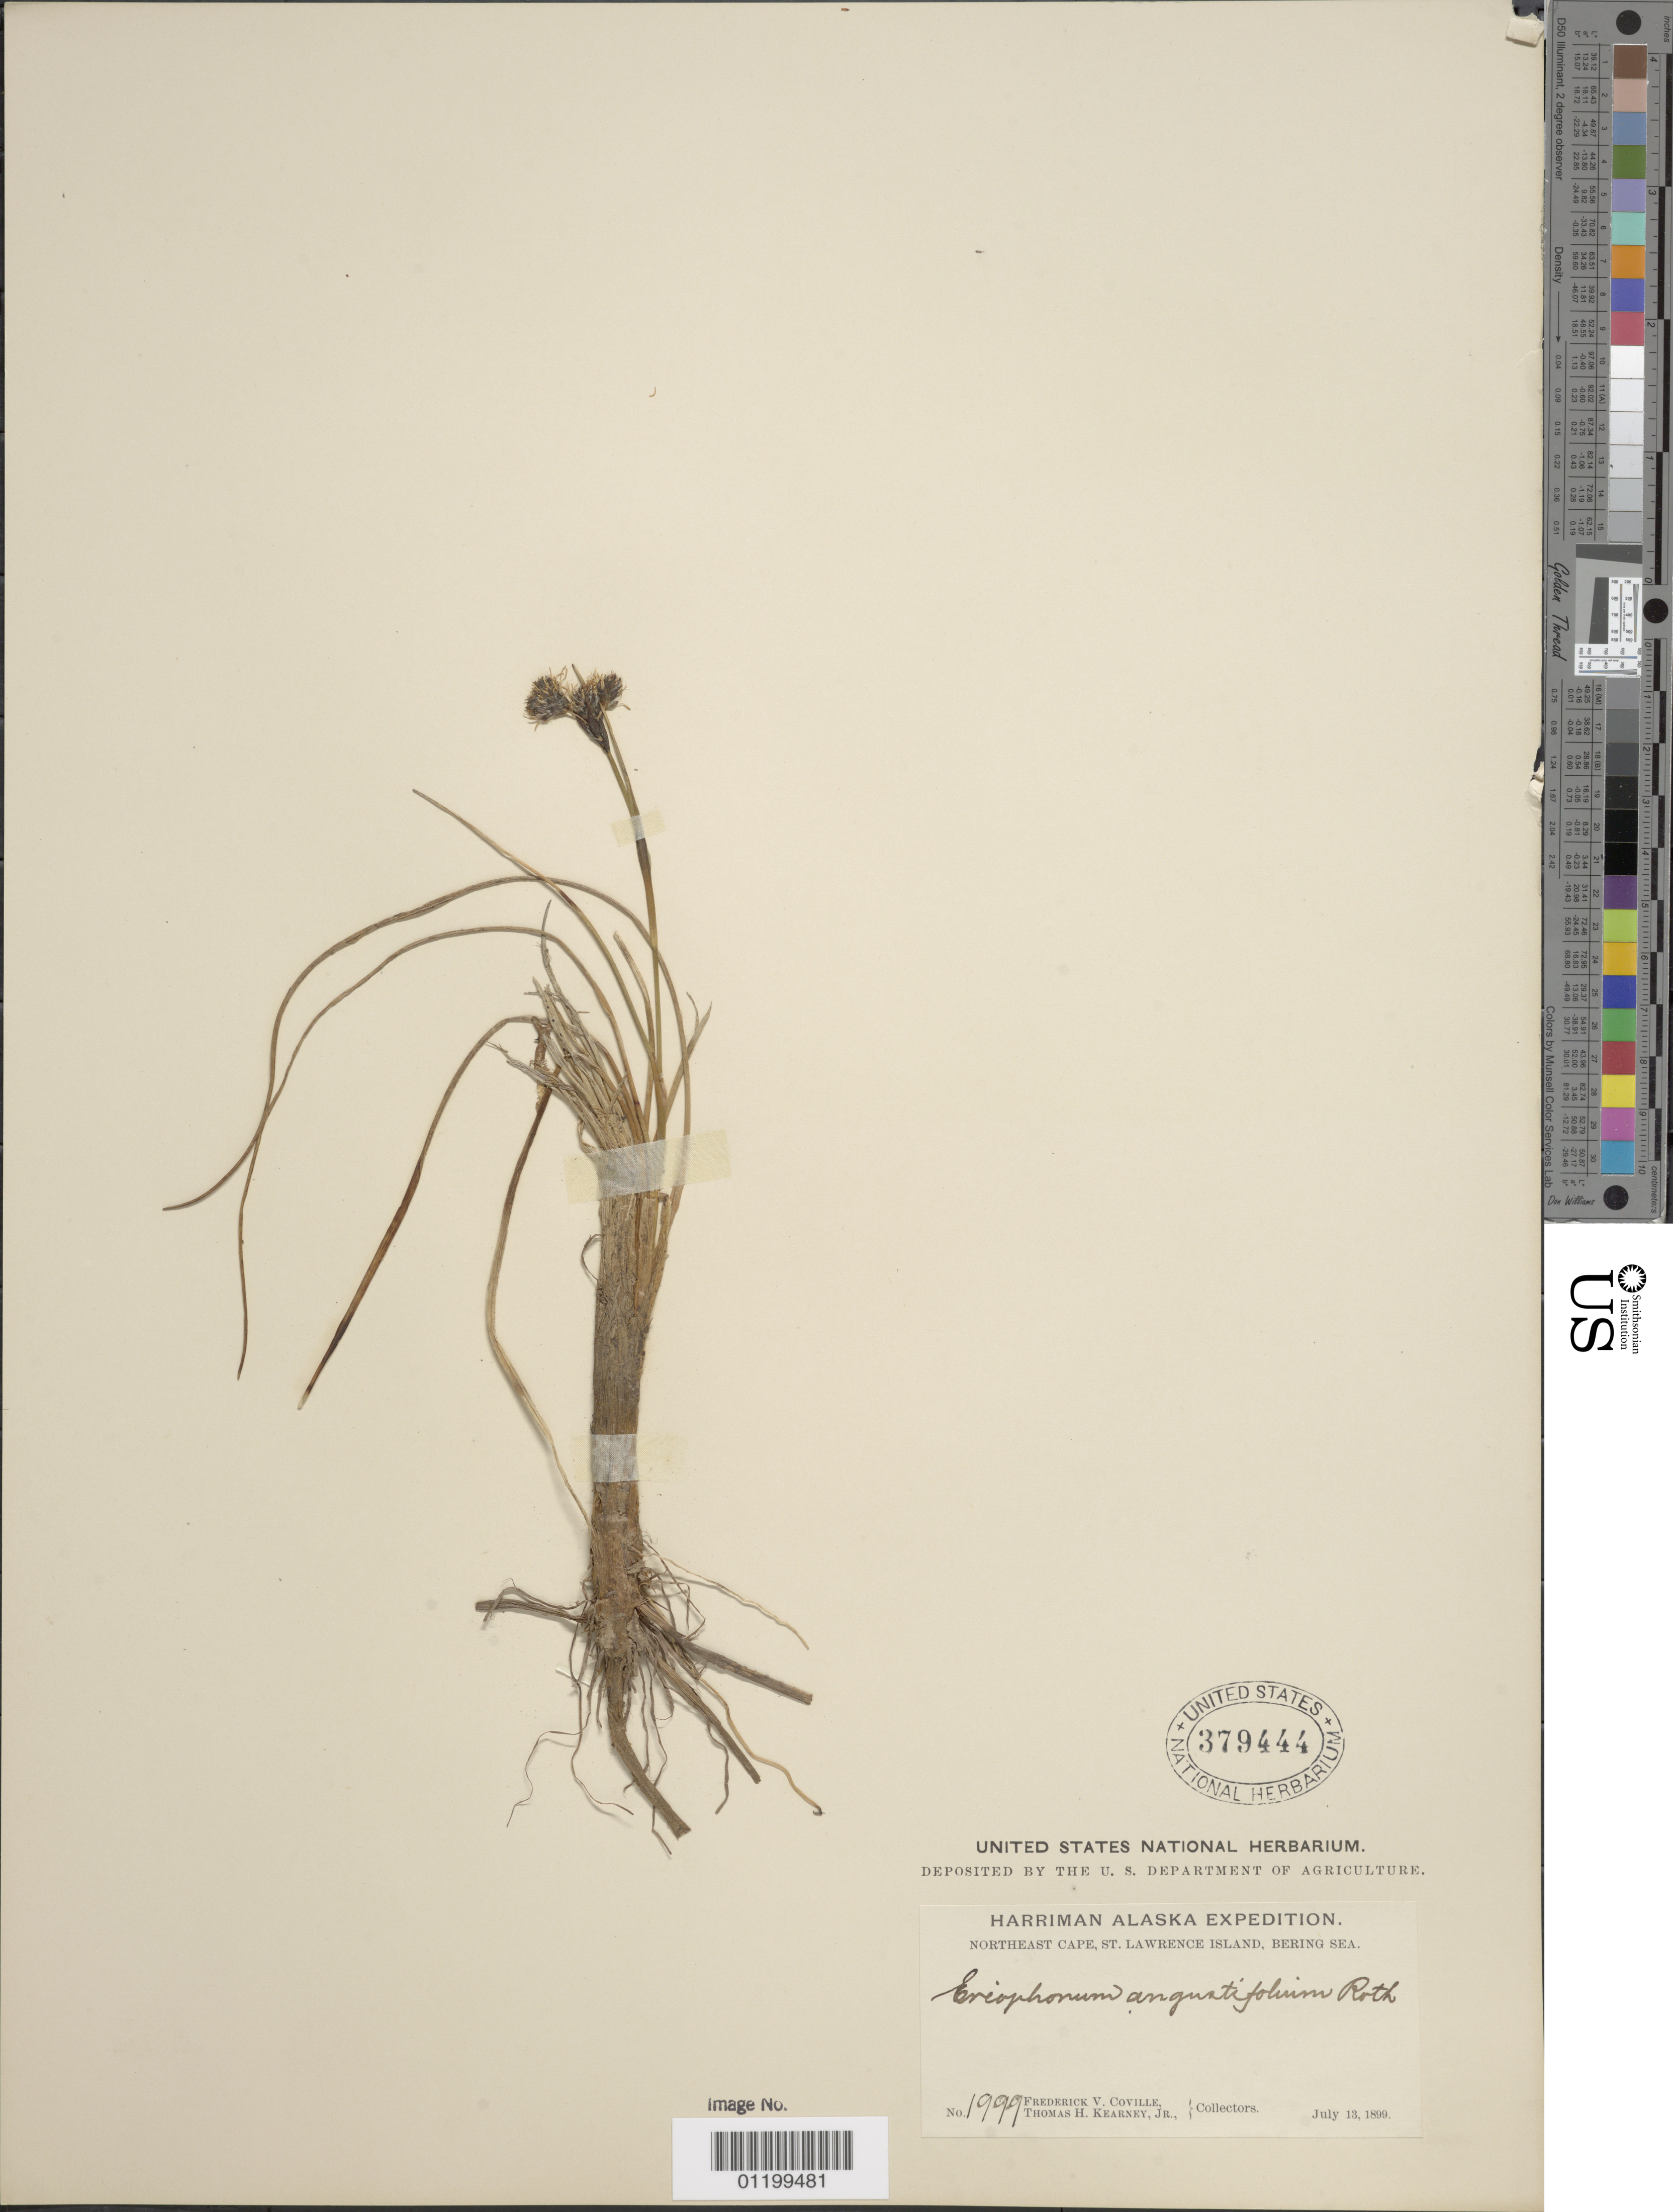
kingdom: Plantae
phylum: Tracheophyta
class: Liliopsida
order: Poales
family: Cyperaceae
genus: Eriophorum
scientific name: Eriophorum angustifolium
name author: Honck.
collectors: F. V. Coville & T. H. Kearney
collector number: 1999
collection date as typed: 13 Jul 1899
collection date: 1899-07-13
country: United States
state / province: Alaska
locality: Northeast Cape, St. Lawrence Island, Bering Sea.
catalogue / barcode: US 379444